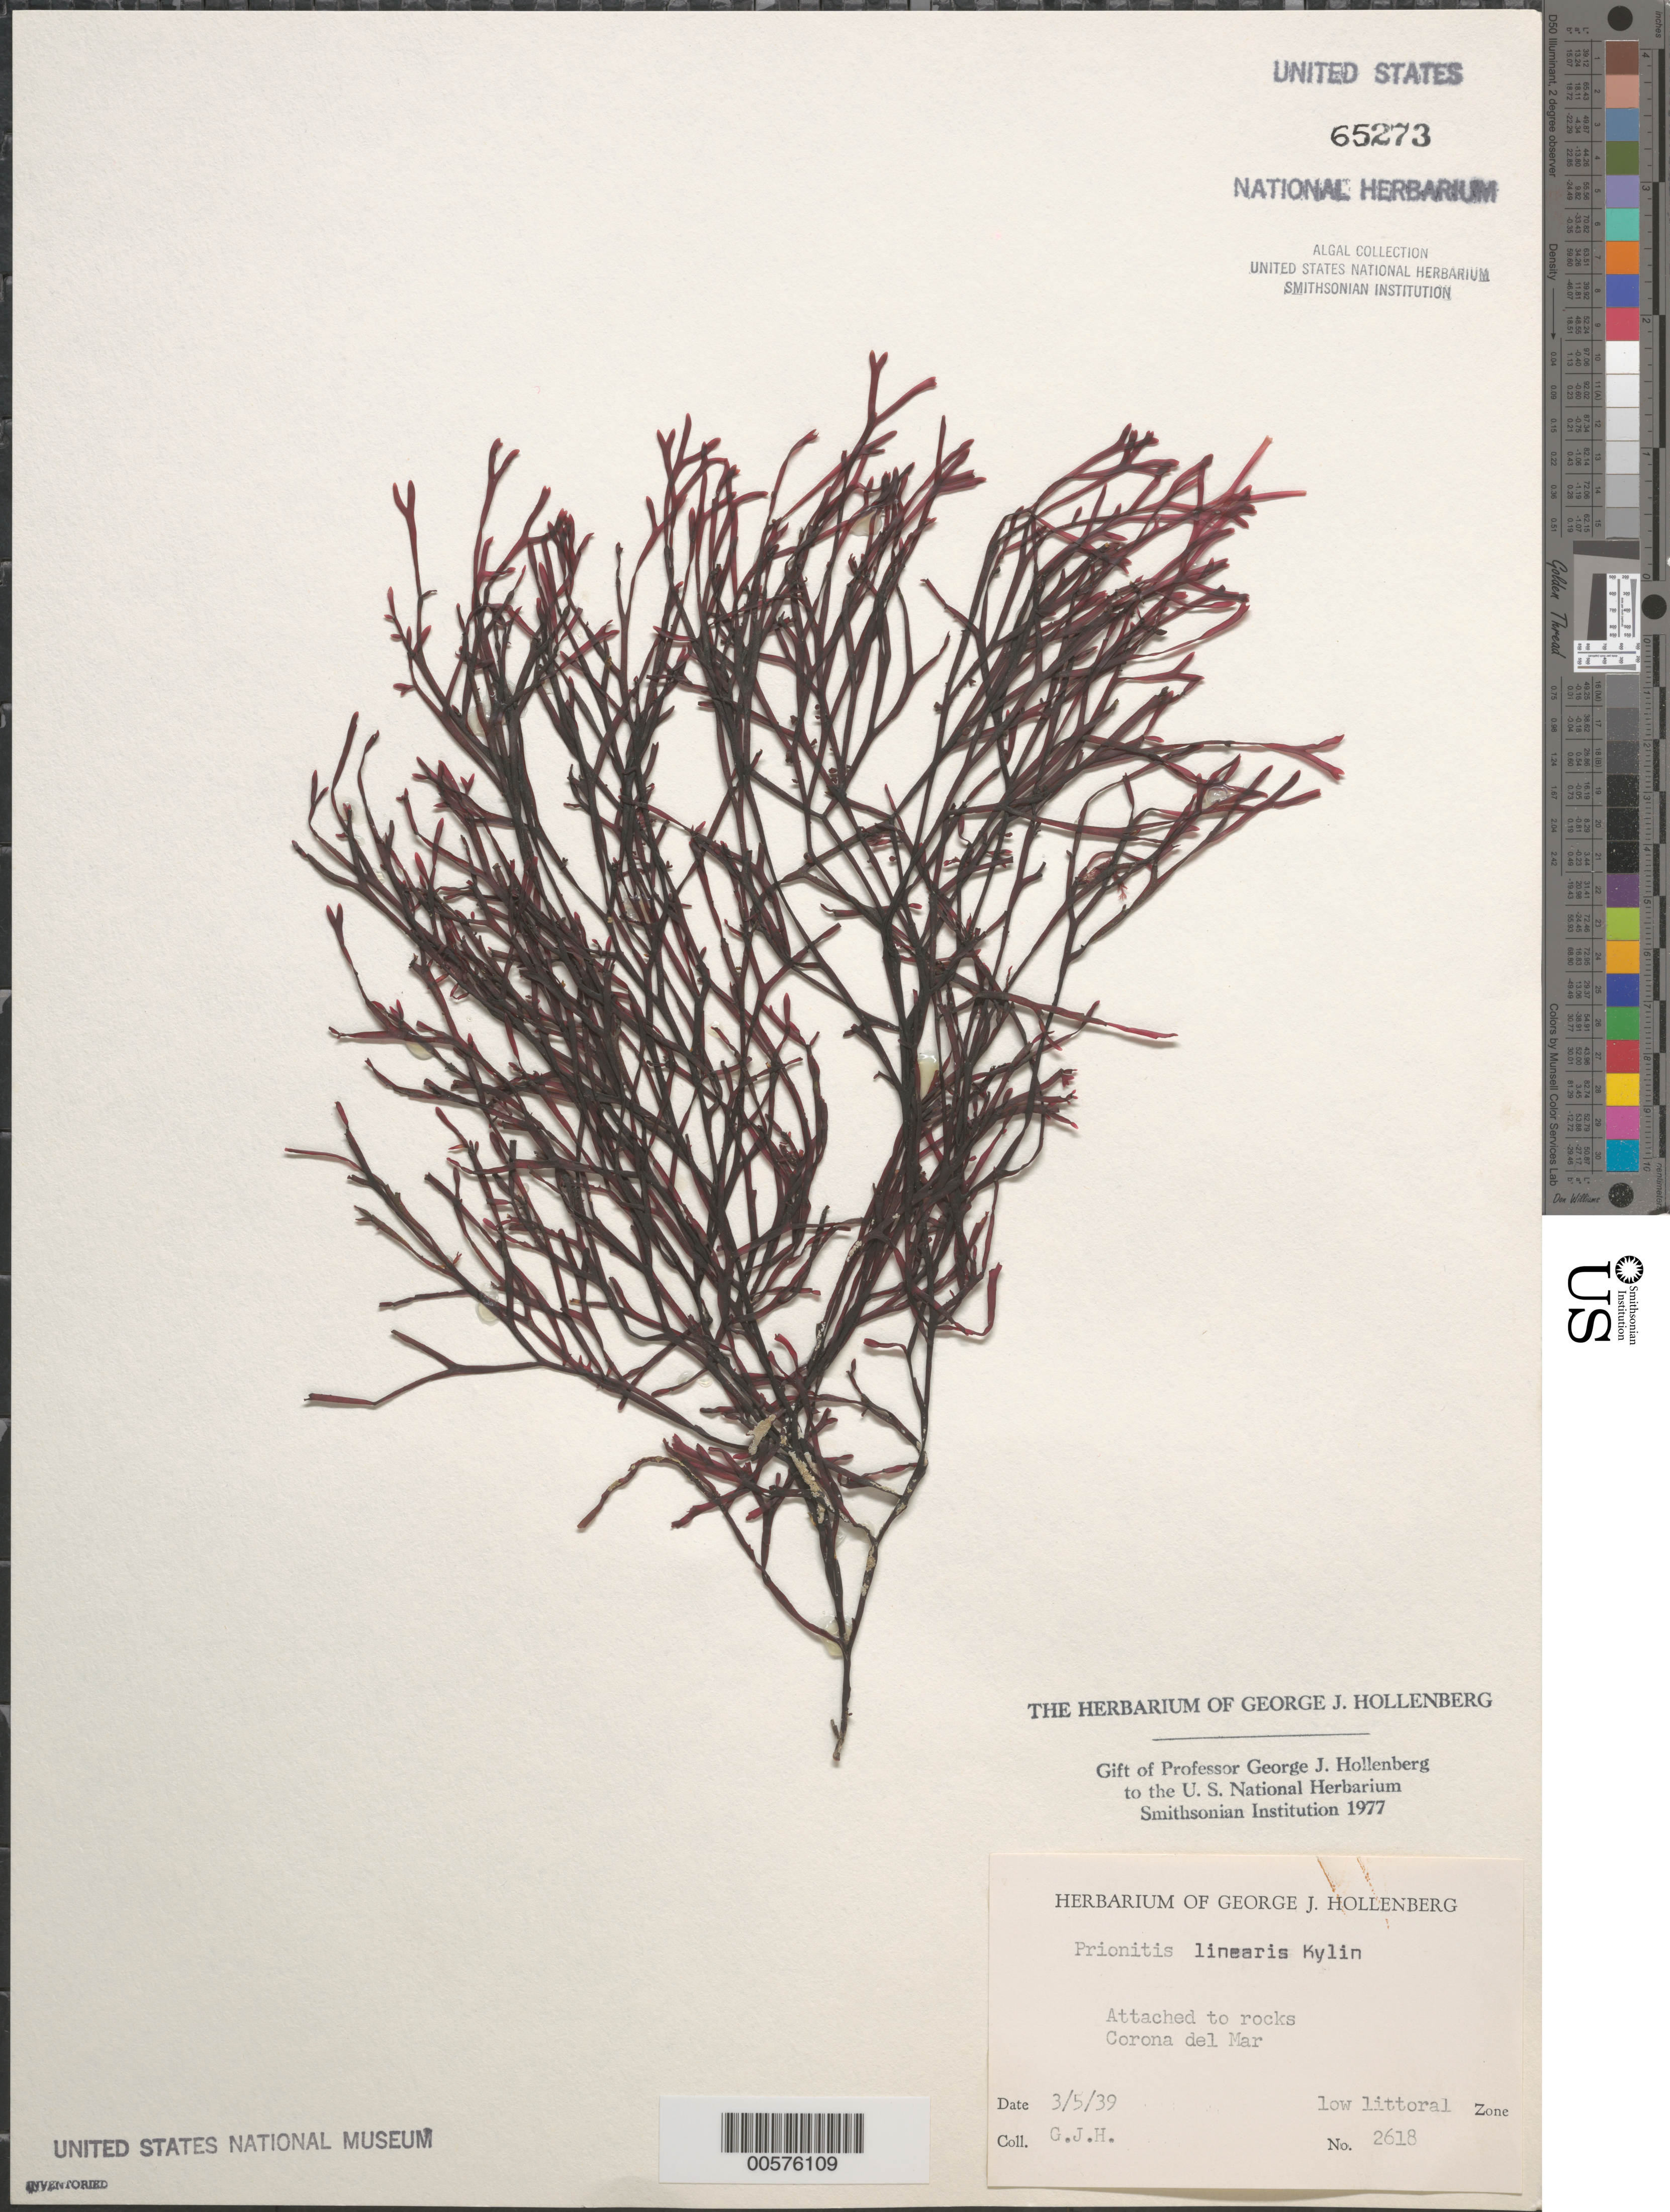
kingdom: Plantae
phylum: Rhodophyta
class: Florideophyceae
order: Cryptonemiales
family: Cryptonemiaceae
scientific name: Prionitis linearis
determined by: Hollenberg, George J.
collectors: G. Hollenberg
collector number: GJH 2618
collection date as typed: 05 Mar 1939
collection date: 1939-03-05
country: United States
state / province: California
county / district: Orange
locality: Corona del Mar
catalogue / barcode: US 65273